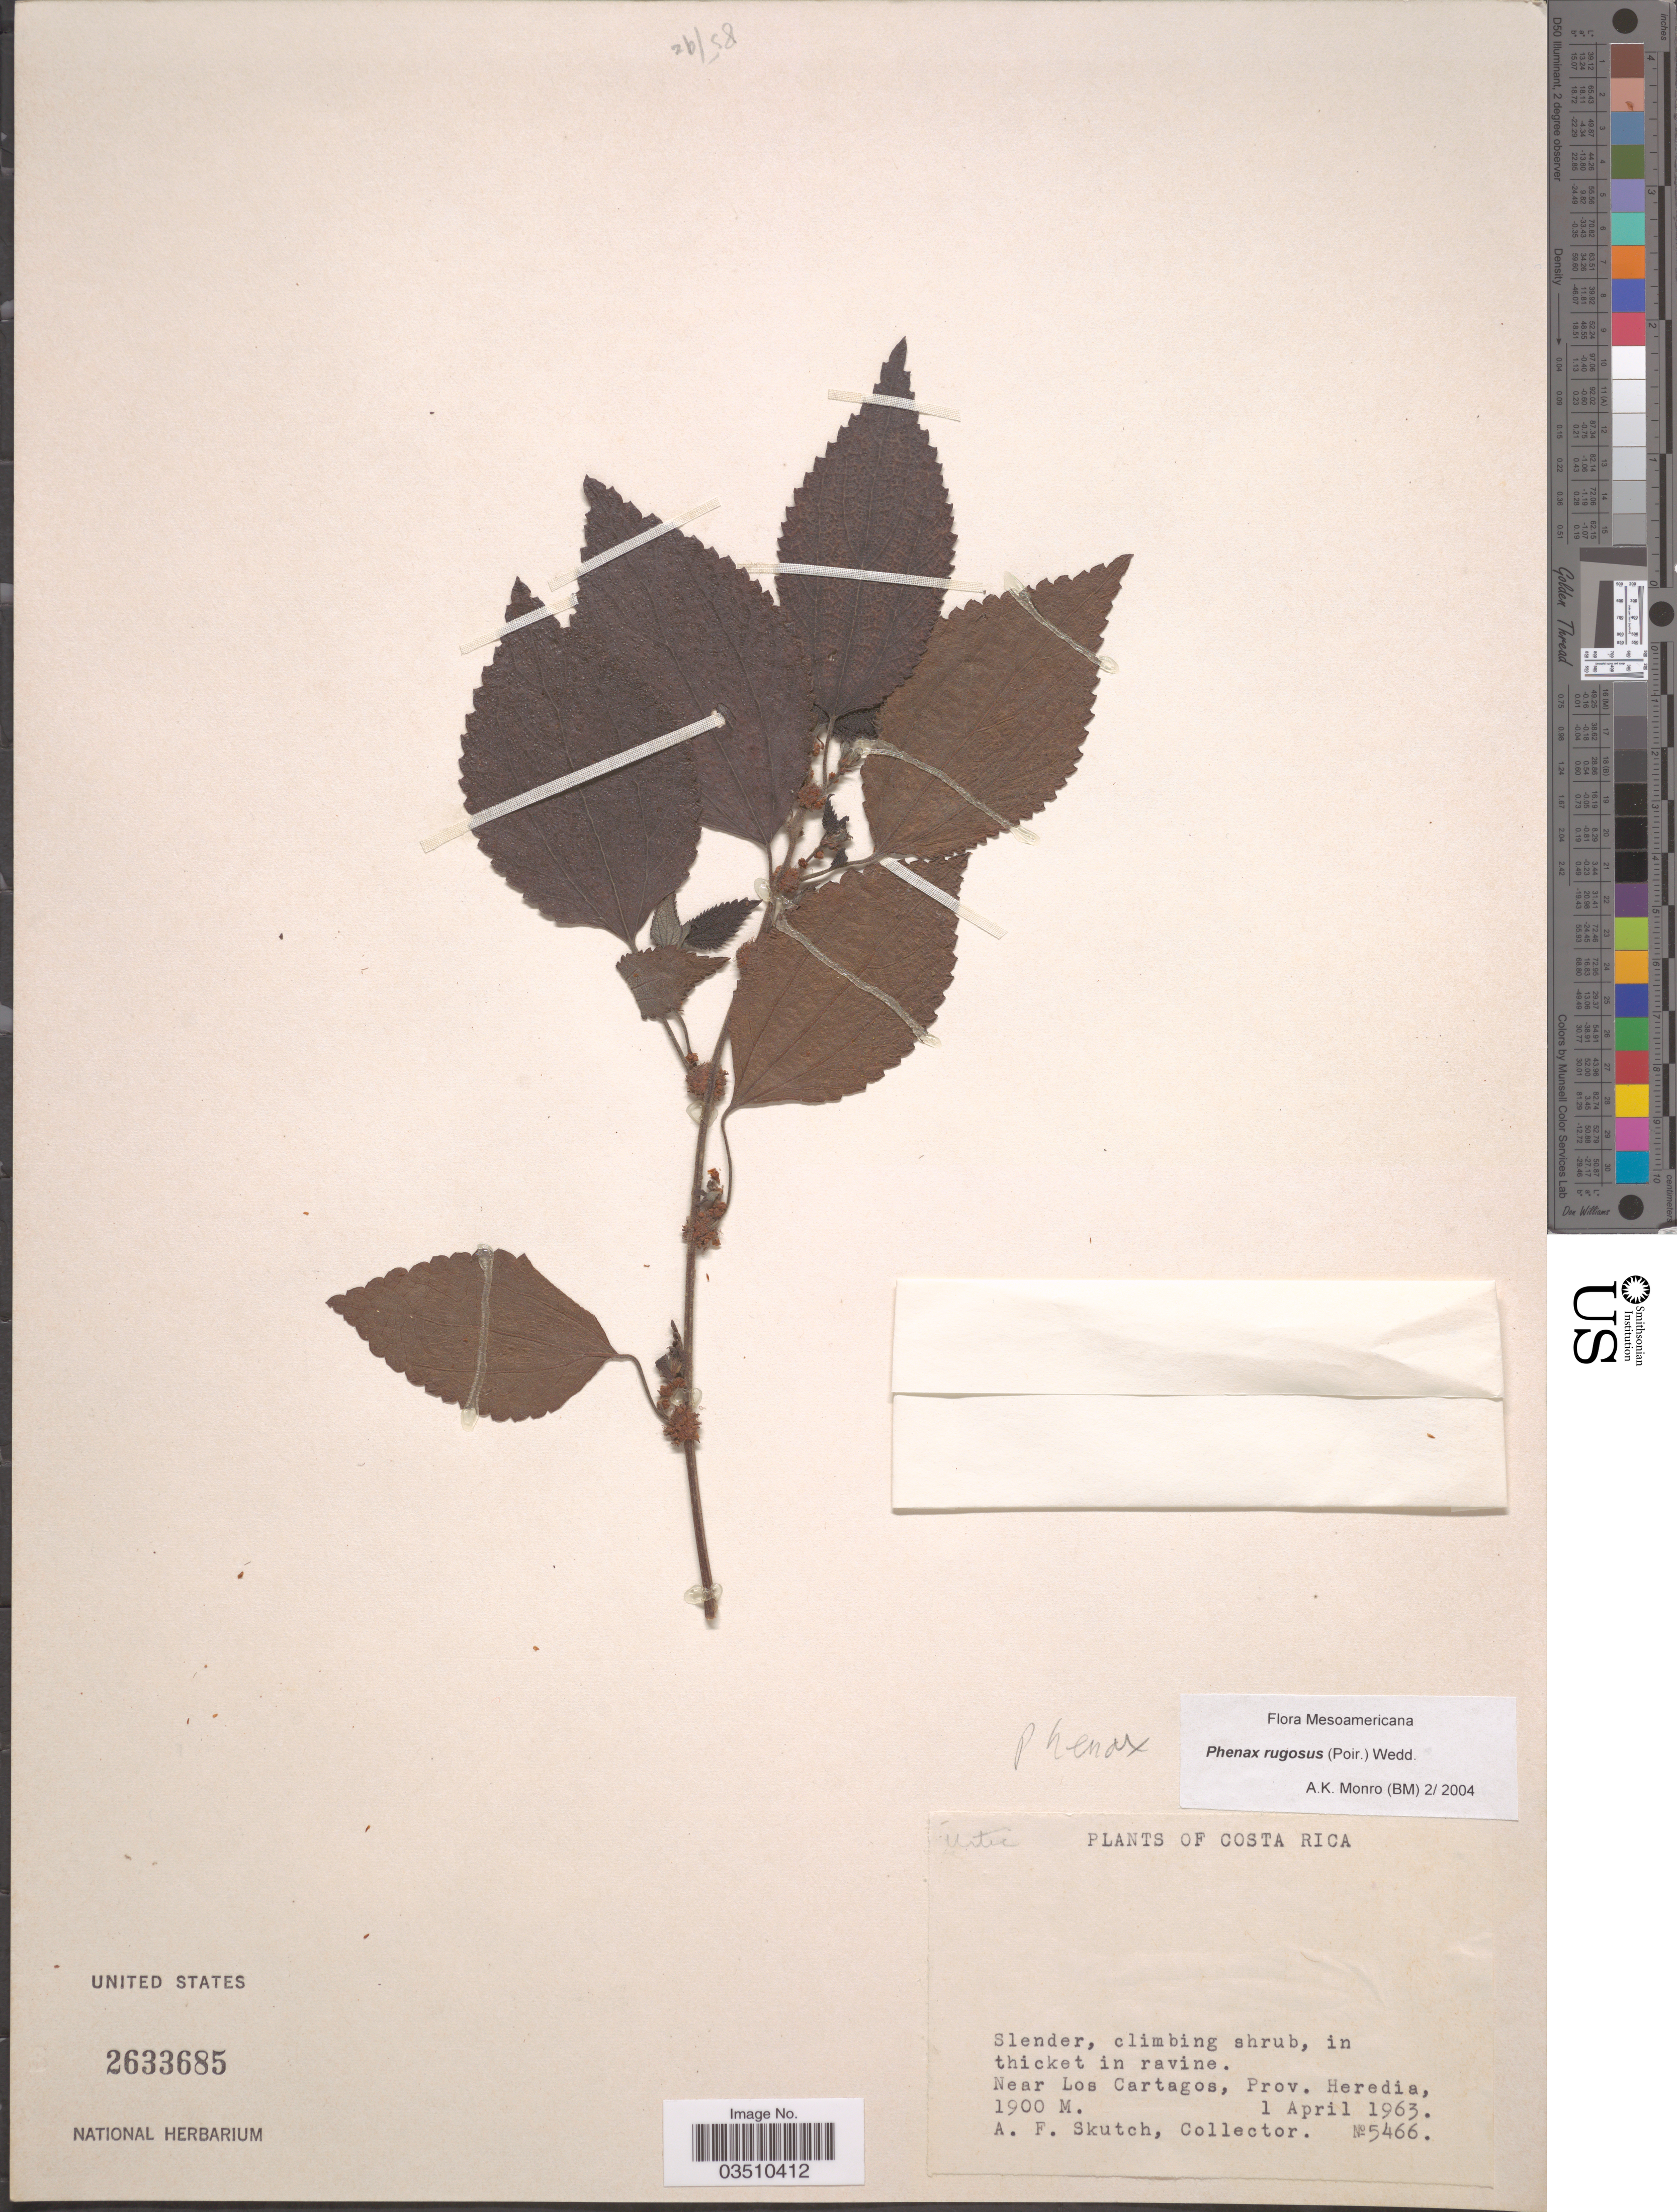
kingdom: Plantae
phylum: Tracheophyta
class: Magnoliopsida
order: Rosales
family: Urticaceae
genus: Phenax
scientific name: Phenax rugosus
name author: (Poir.) Wedd.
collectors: A. F. Skutch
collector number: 5466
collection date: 1963-04-01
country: Costa Rica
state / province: Heredia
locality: Near Los Cartagos.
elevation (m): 1900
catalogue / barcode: US 2633685